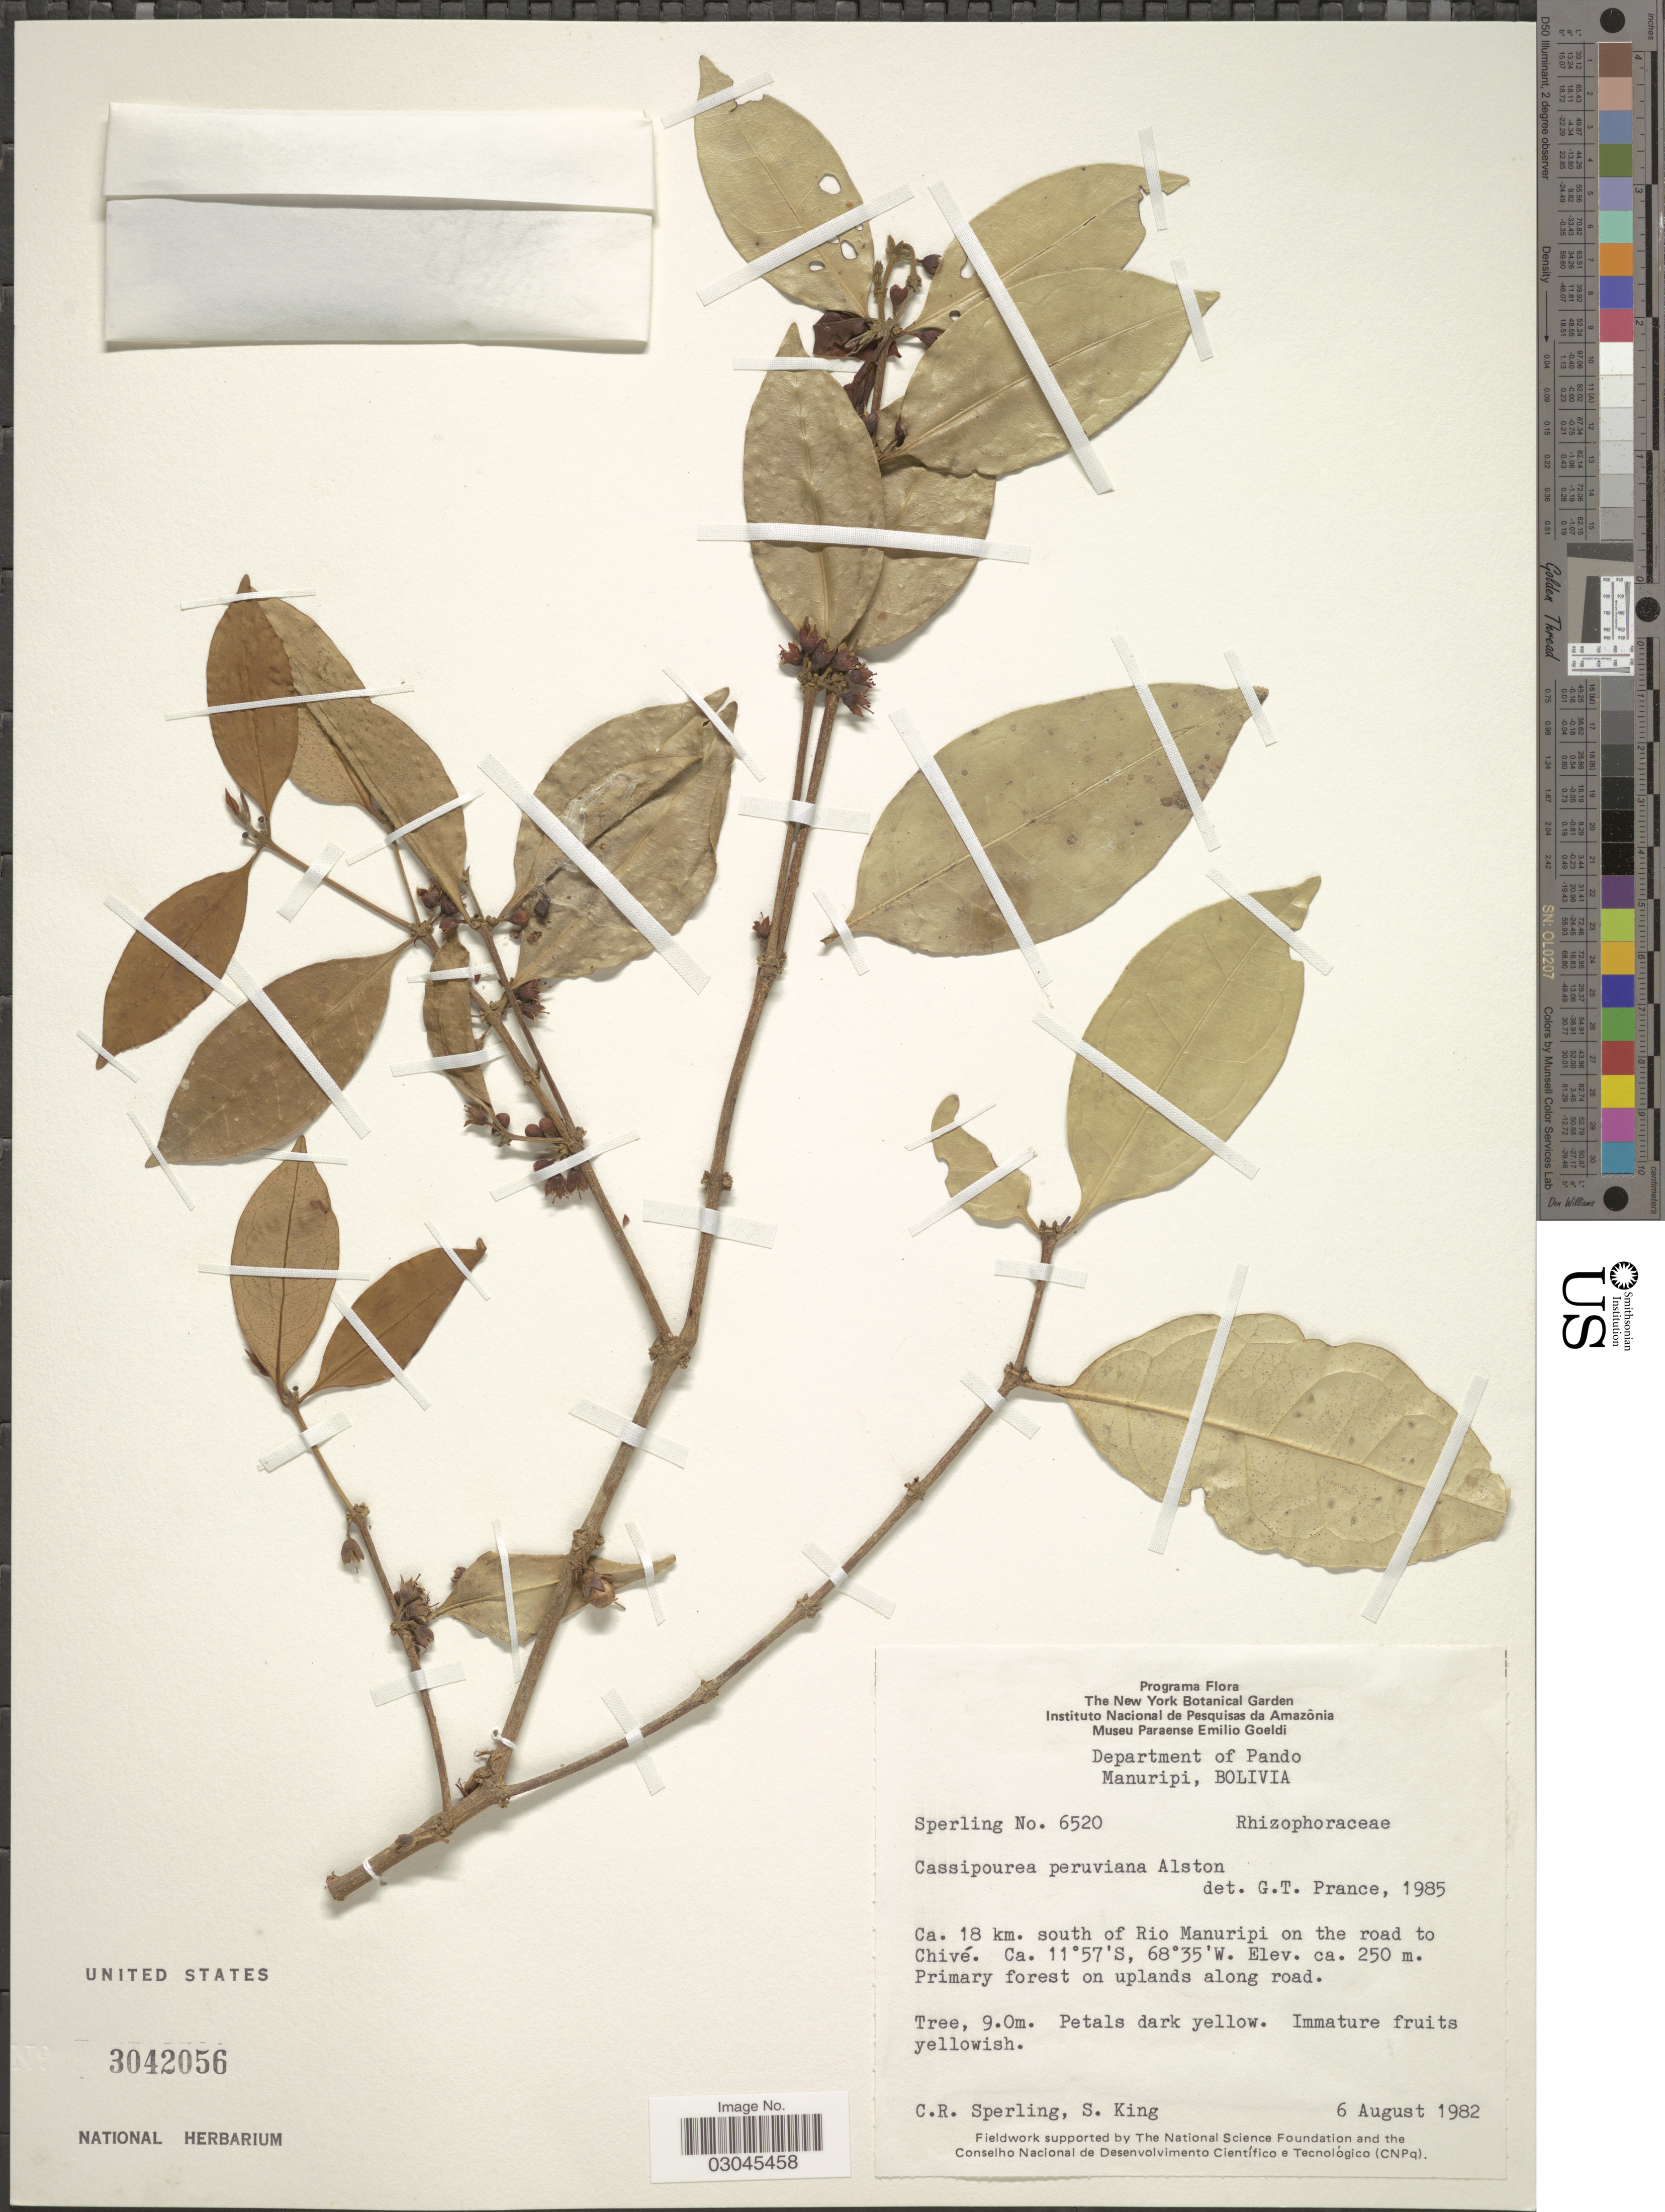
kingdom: Plantae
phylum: Tracheophyta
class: Magnoliopsida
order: Malpighiales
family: Rhizophoraceae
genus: Cassipourea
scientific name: Cassipourea peruviana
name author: Alston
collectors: C. R. Sperling & S. King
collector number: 6520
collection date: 1982-08-06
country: Bolivia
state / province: Pando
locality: Department of Pando. Manuripi. Ca. 18 km. south of Rio Manuripi on the road to Chivé.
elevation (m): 250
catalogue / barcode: US 3042056